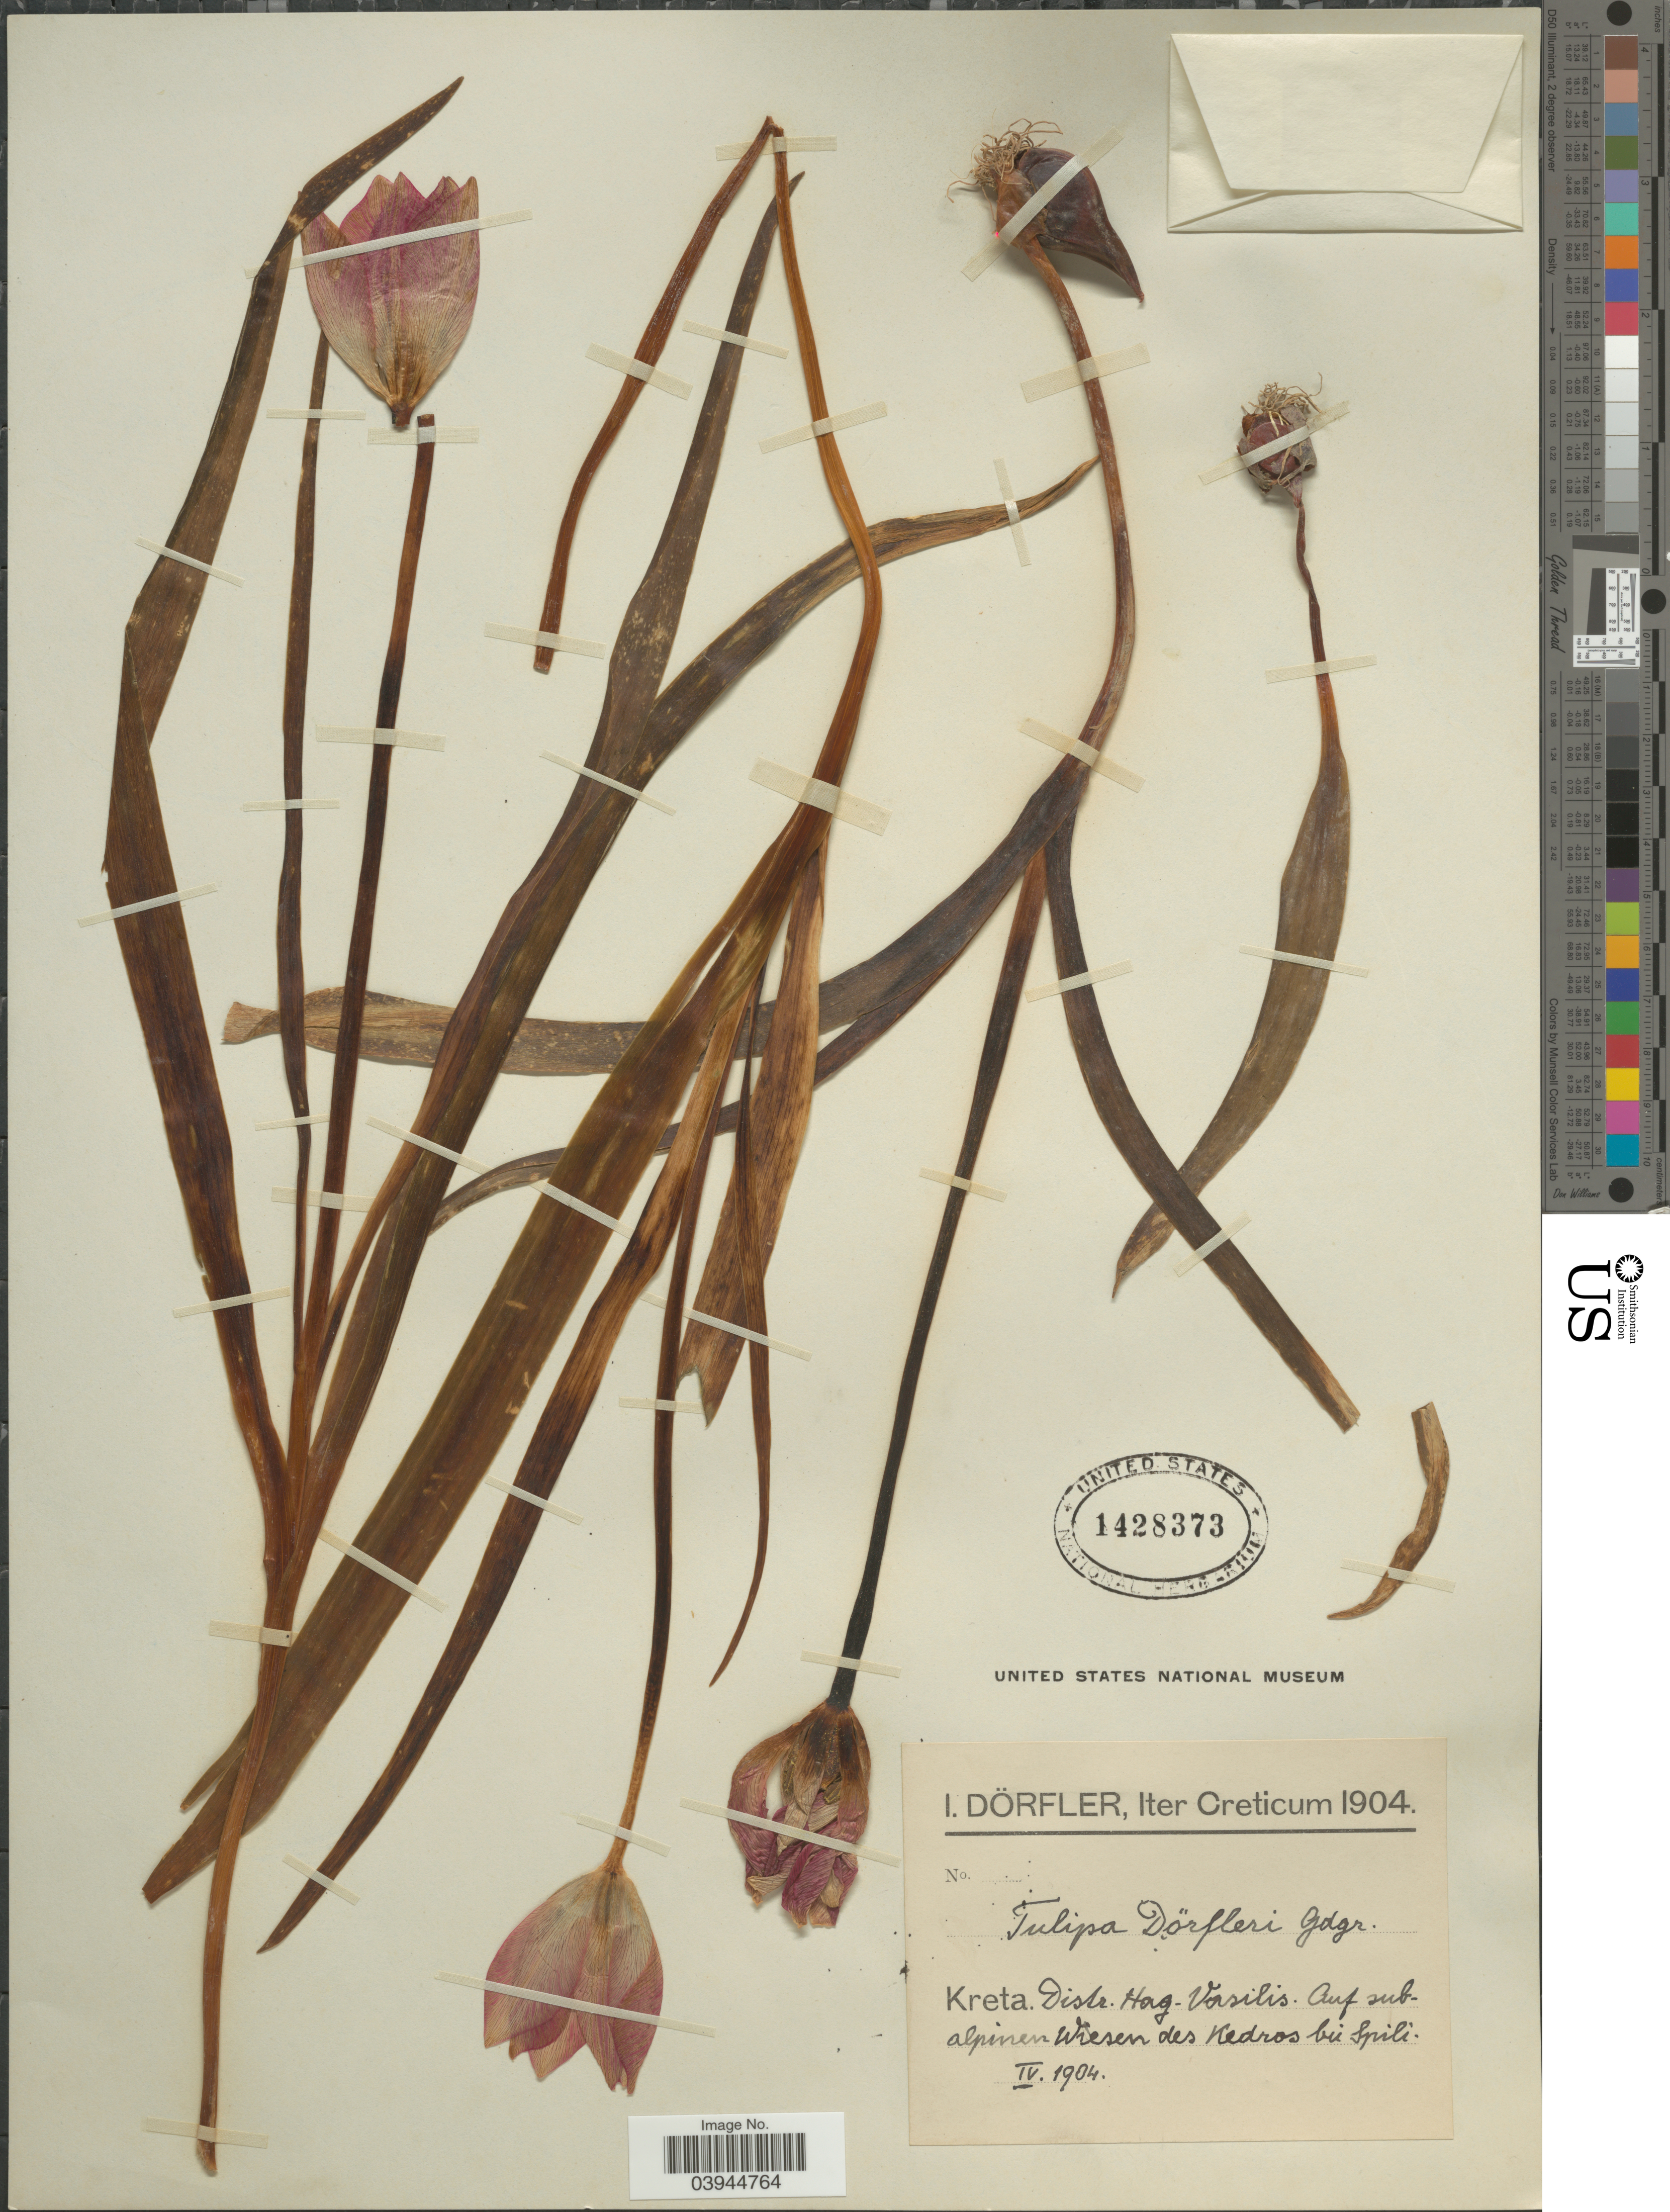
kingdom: Plantae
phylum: Tracheophyta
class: Liliopsida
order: Liliales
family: Liliaceae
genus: Tulipa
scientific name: Tulipa doerfleri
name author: Gand.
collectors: I. Dörfler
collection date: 1904-04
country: Greece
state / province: Crete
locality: Kreta: Distr. Hag. Vasilis. Auf sub-alpinen Wiesen des Kedros bei spili.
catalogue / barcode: US 1428373